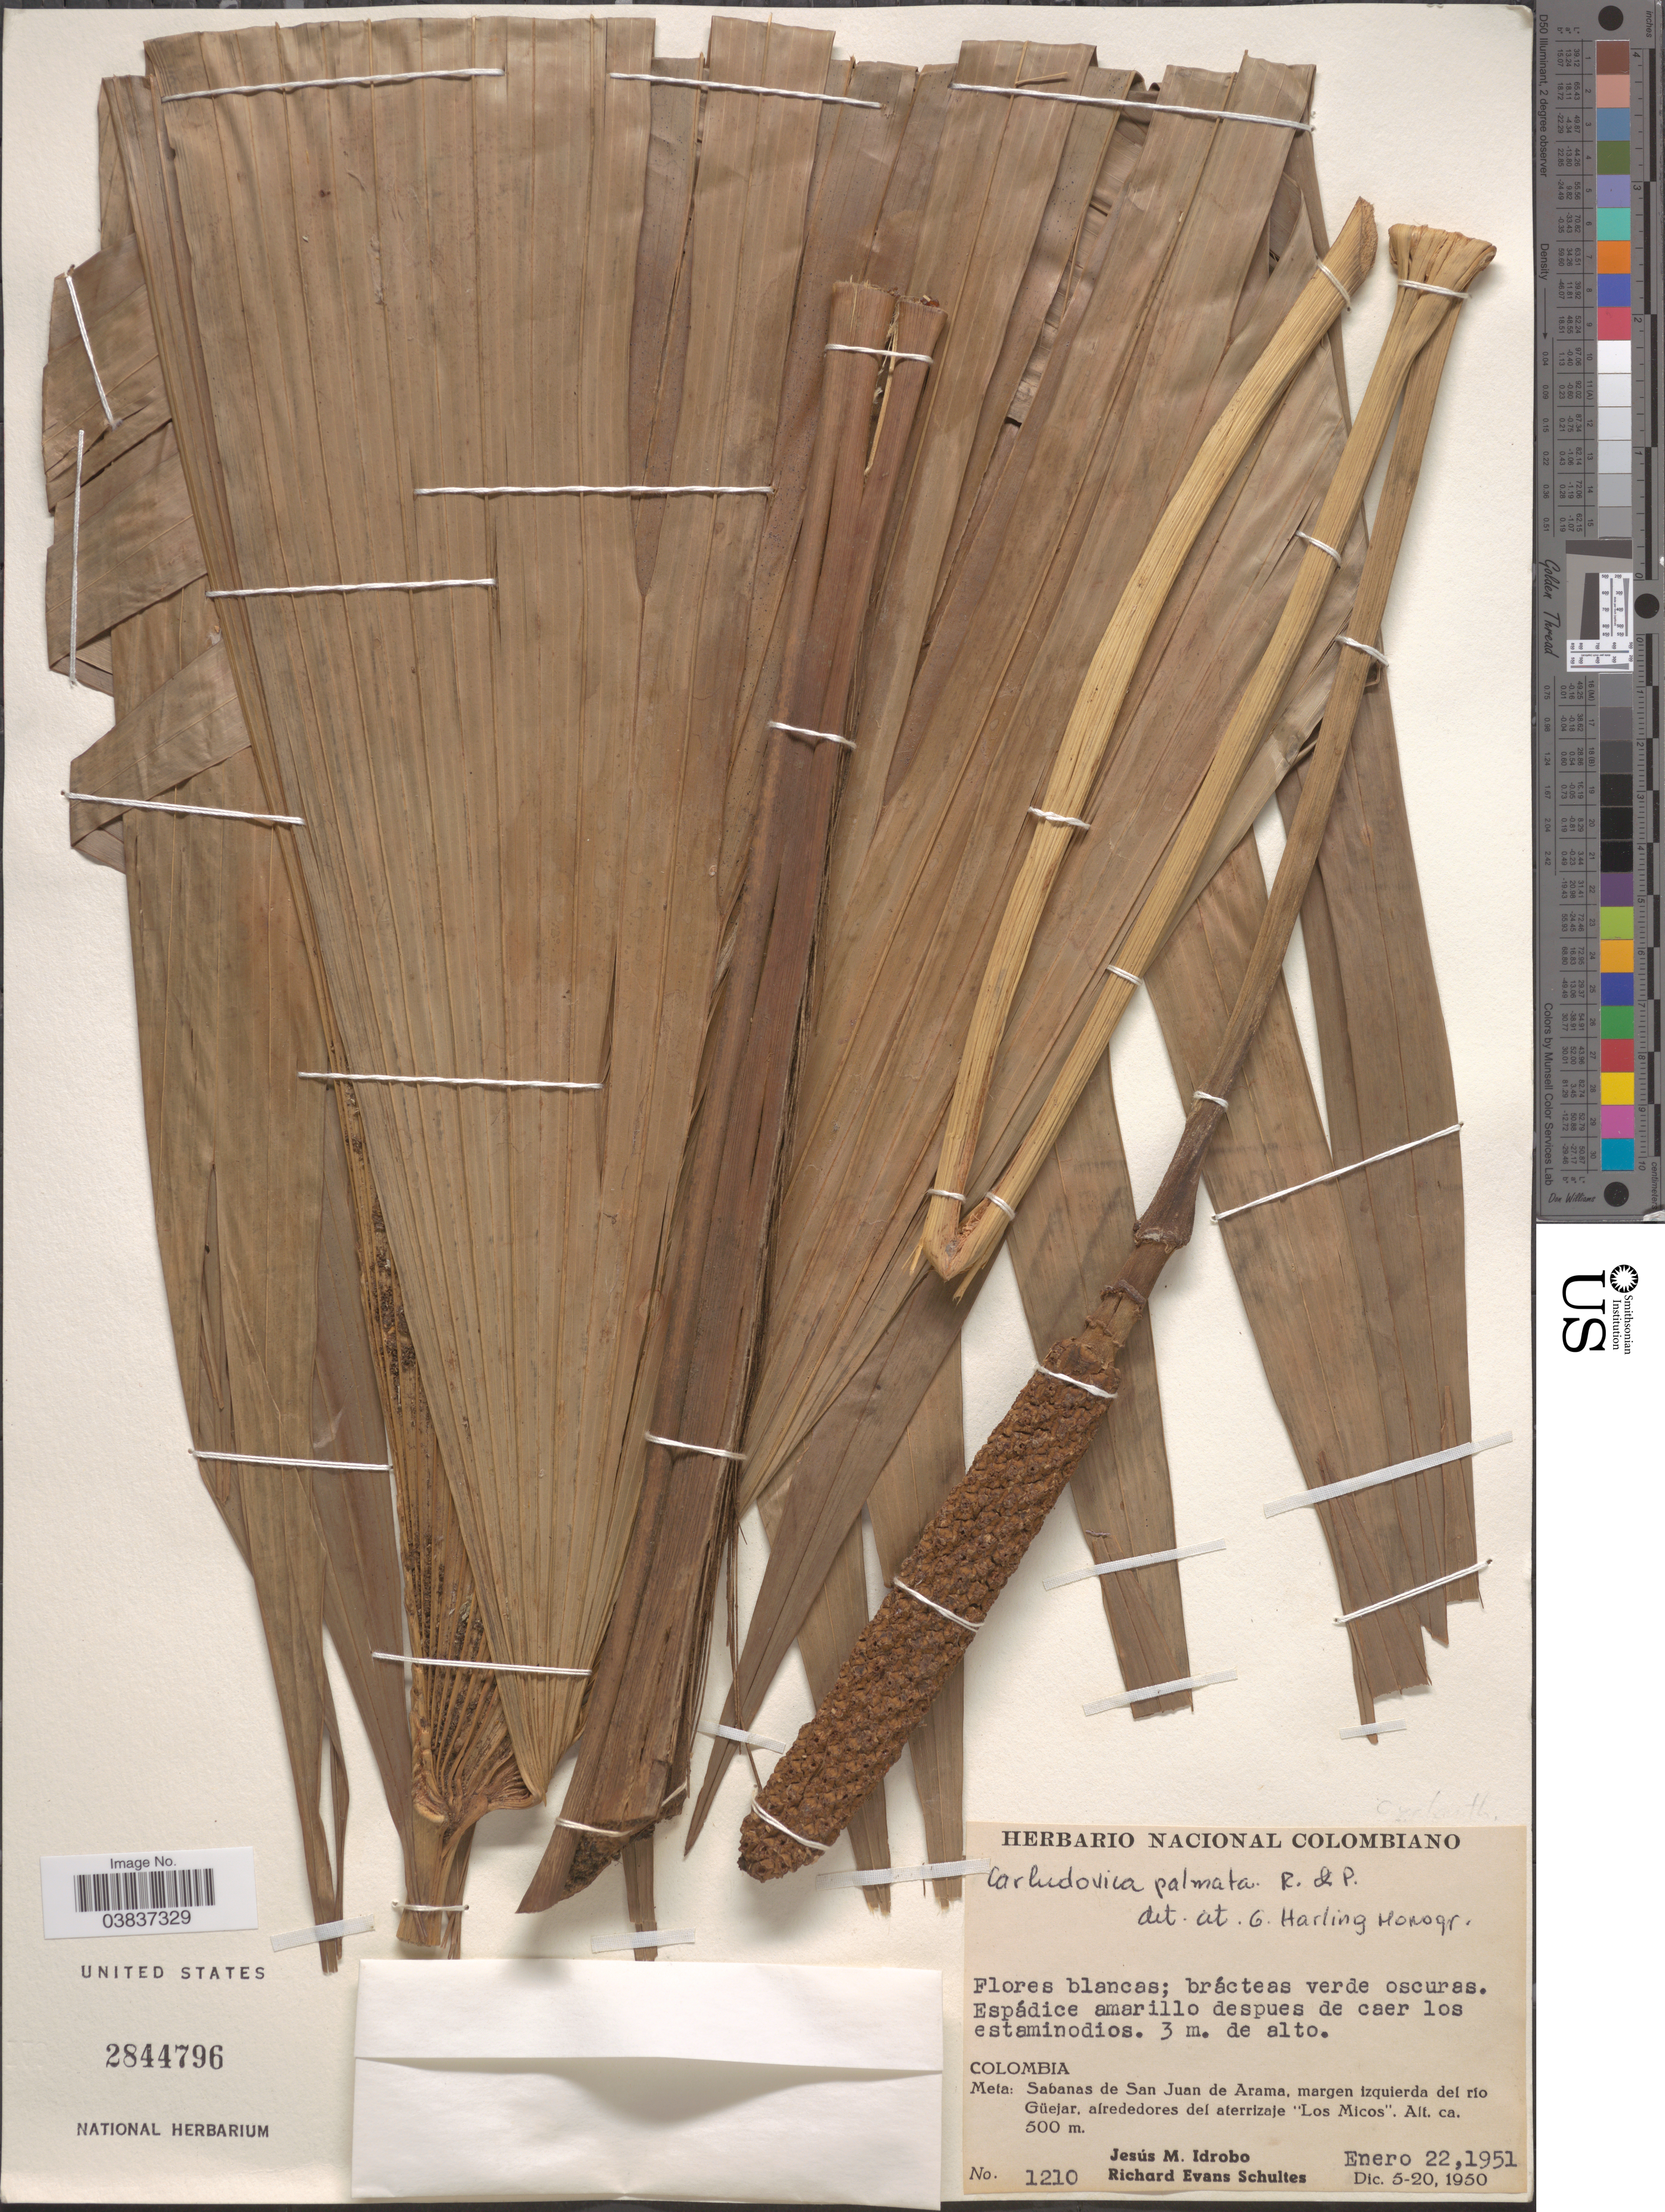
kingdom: Plantae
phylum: Tracheophyta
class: Liliopsida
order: Pandanales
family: Cyclanthaceae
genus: Carludovica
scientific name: Carludovica palmata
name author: Ruiz & Pav.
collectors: J. M. Idrobo & R. E. Schultes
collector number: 1210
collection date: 1951-01-22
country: Colombia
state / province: Meta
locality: Sabanas de San Juan de Arama, margen izquierda del río Güejar, alrededores del aterrizaje "Los Micos".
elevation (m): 500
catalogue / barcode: US 2844796